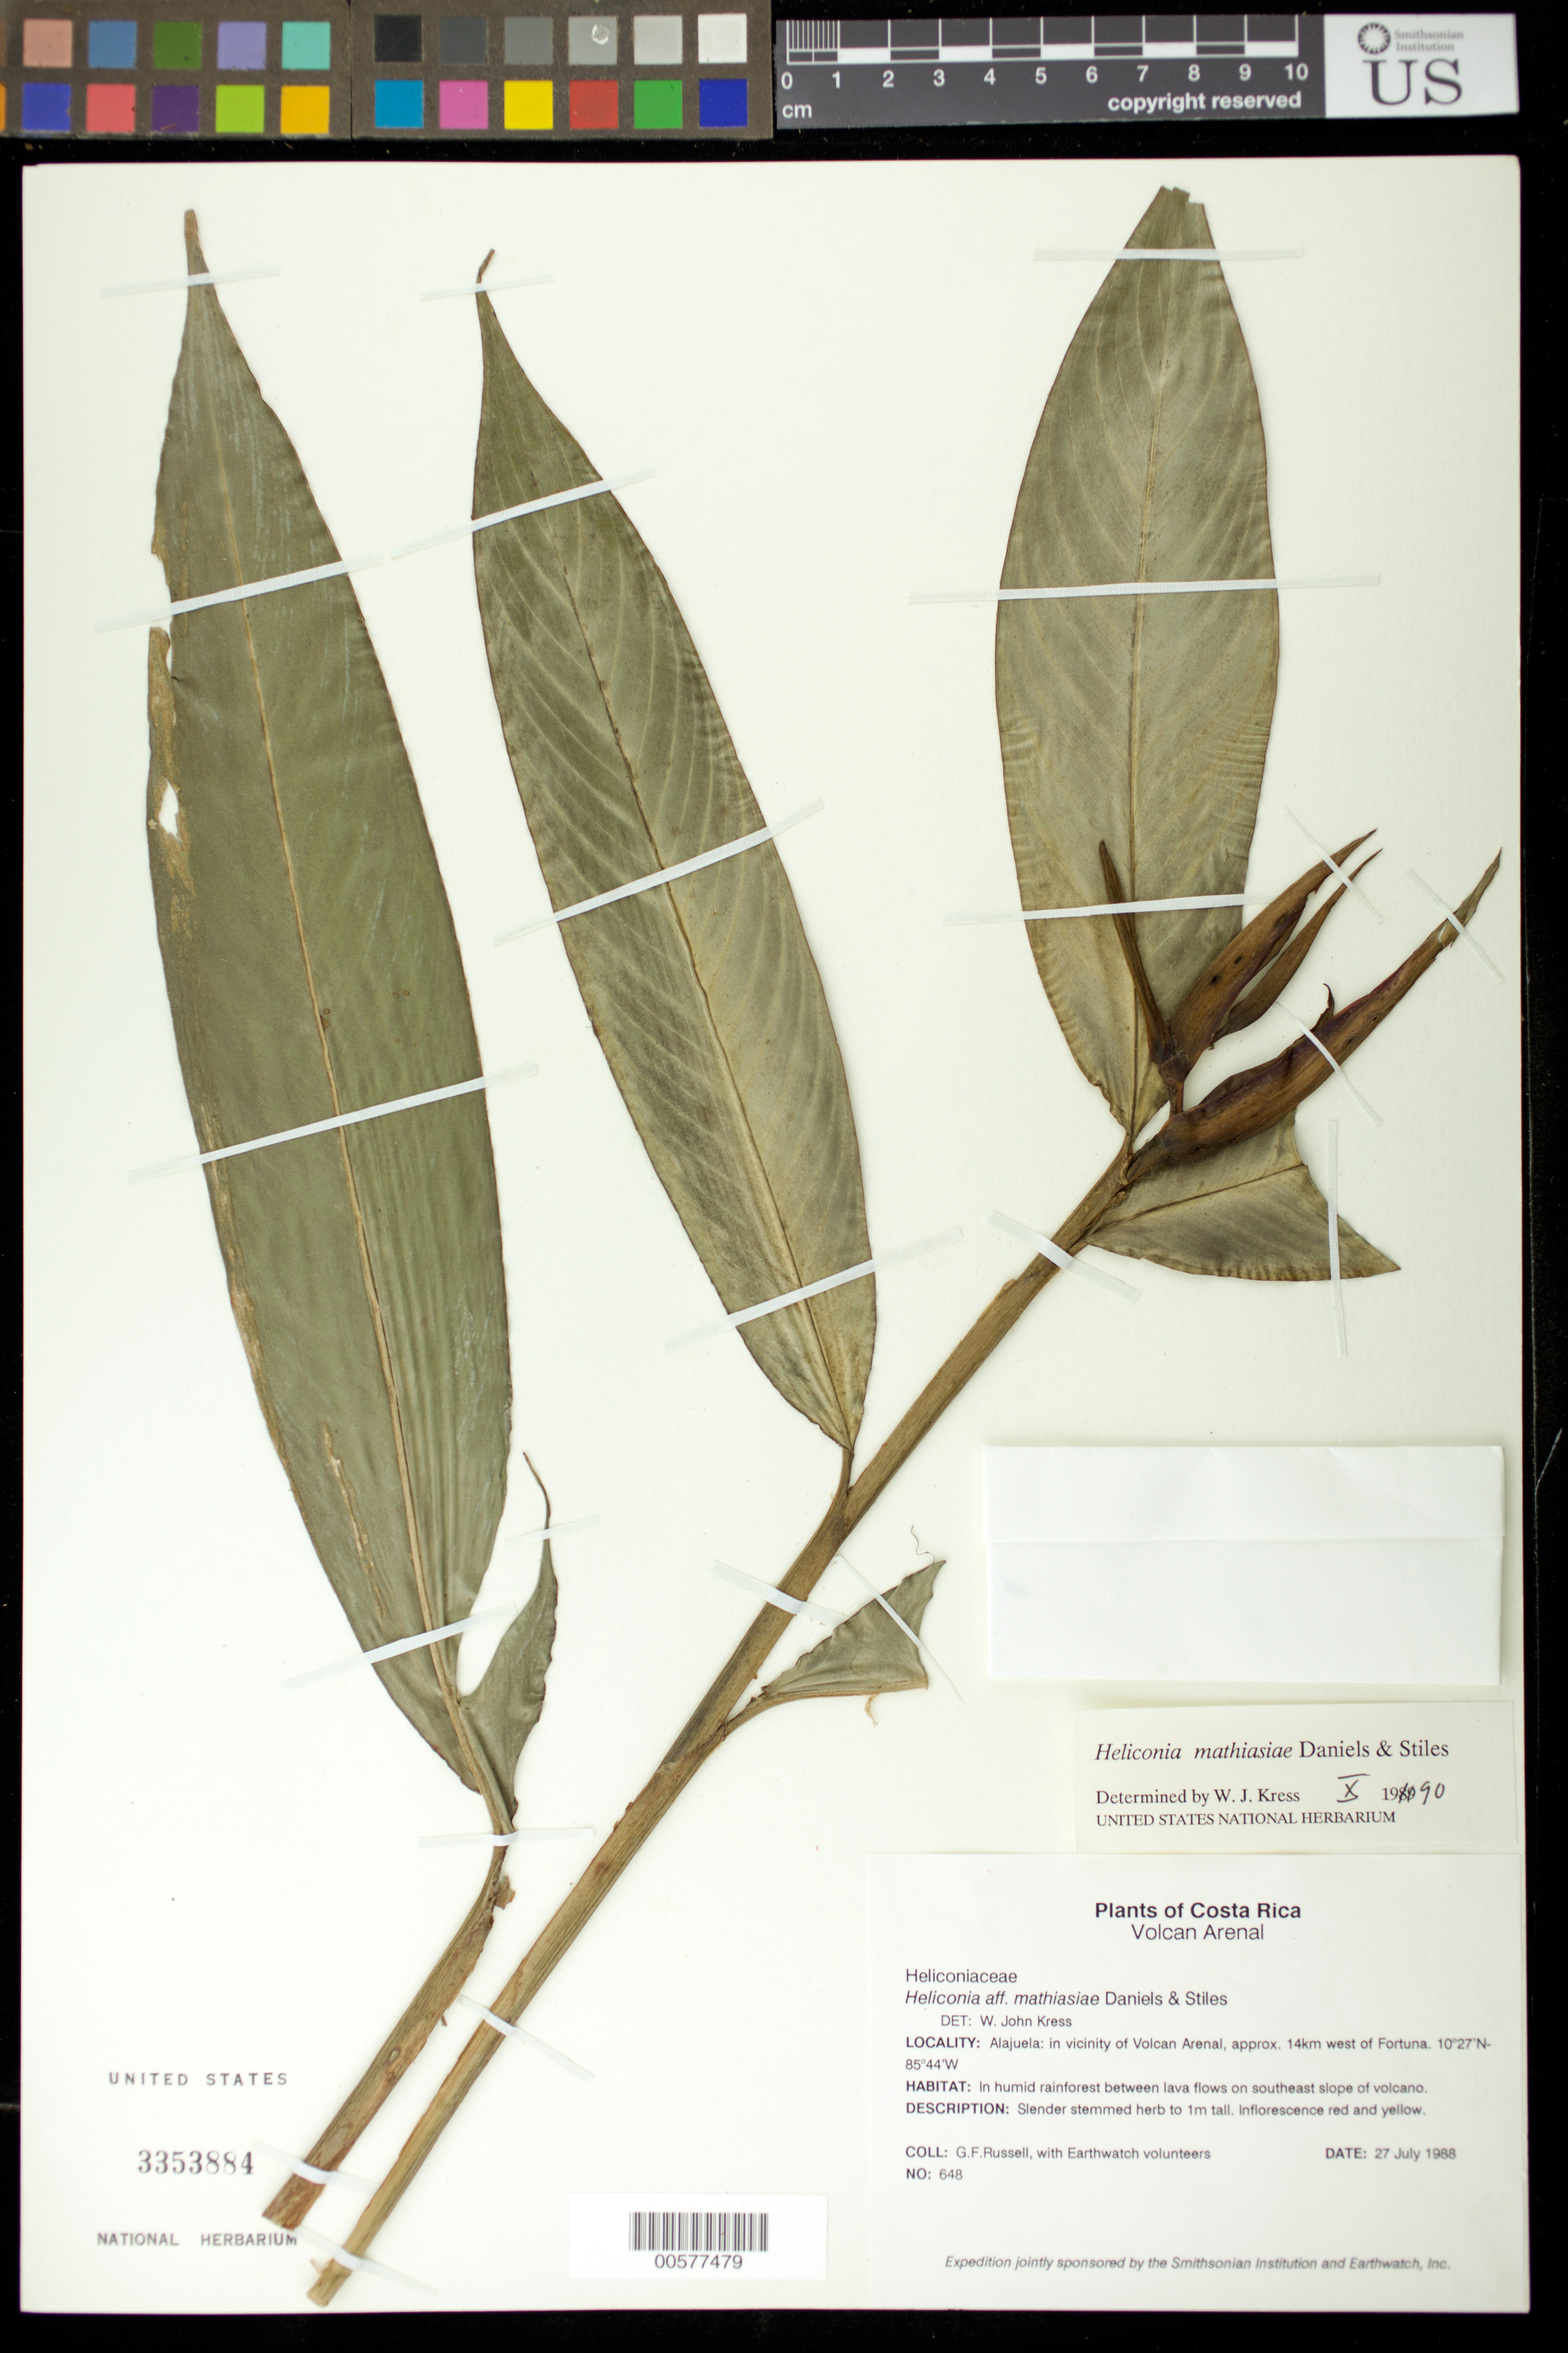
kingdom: Plantae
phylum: Tracheophyta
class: Liliopsida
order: Zingiberales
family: Heliconiaceae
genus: Heliconia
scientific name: Heliconia mathiasii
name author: G.S. Daniels & F.G. Stiles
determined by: Kress, W. J., (US), Smithsonian Institution - National Museum of Natural History (UNITED STATES)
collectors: G. Russell & E. Temeles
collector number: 648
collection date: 1988-07-27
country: Costa Rica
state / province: Alajuela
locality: In vicinity of Volcan Arenal, approx. 14 km W of Fortuna.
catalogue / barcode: US 3353884